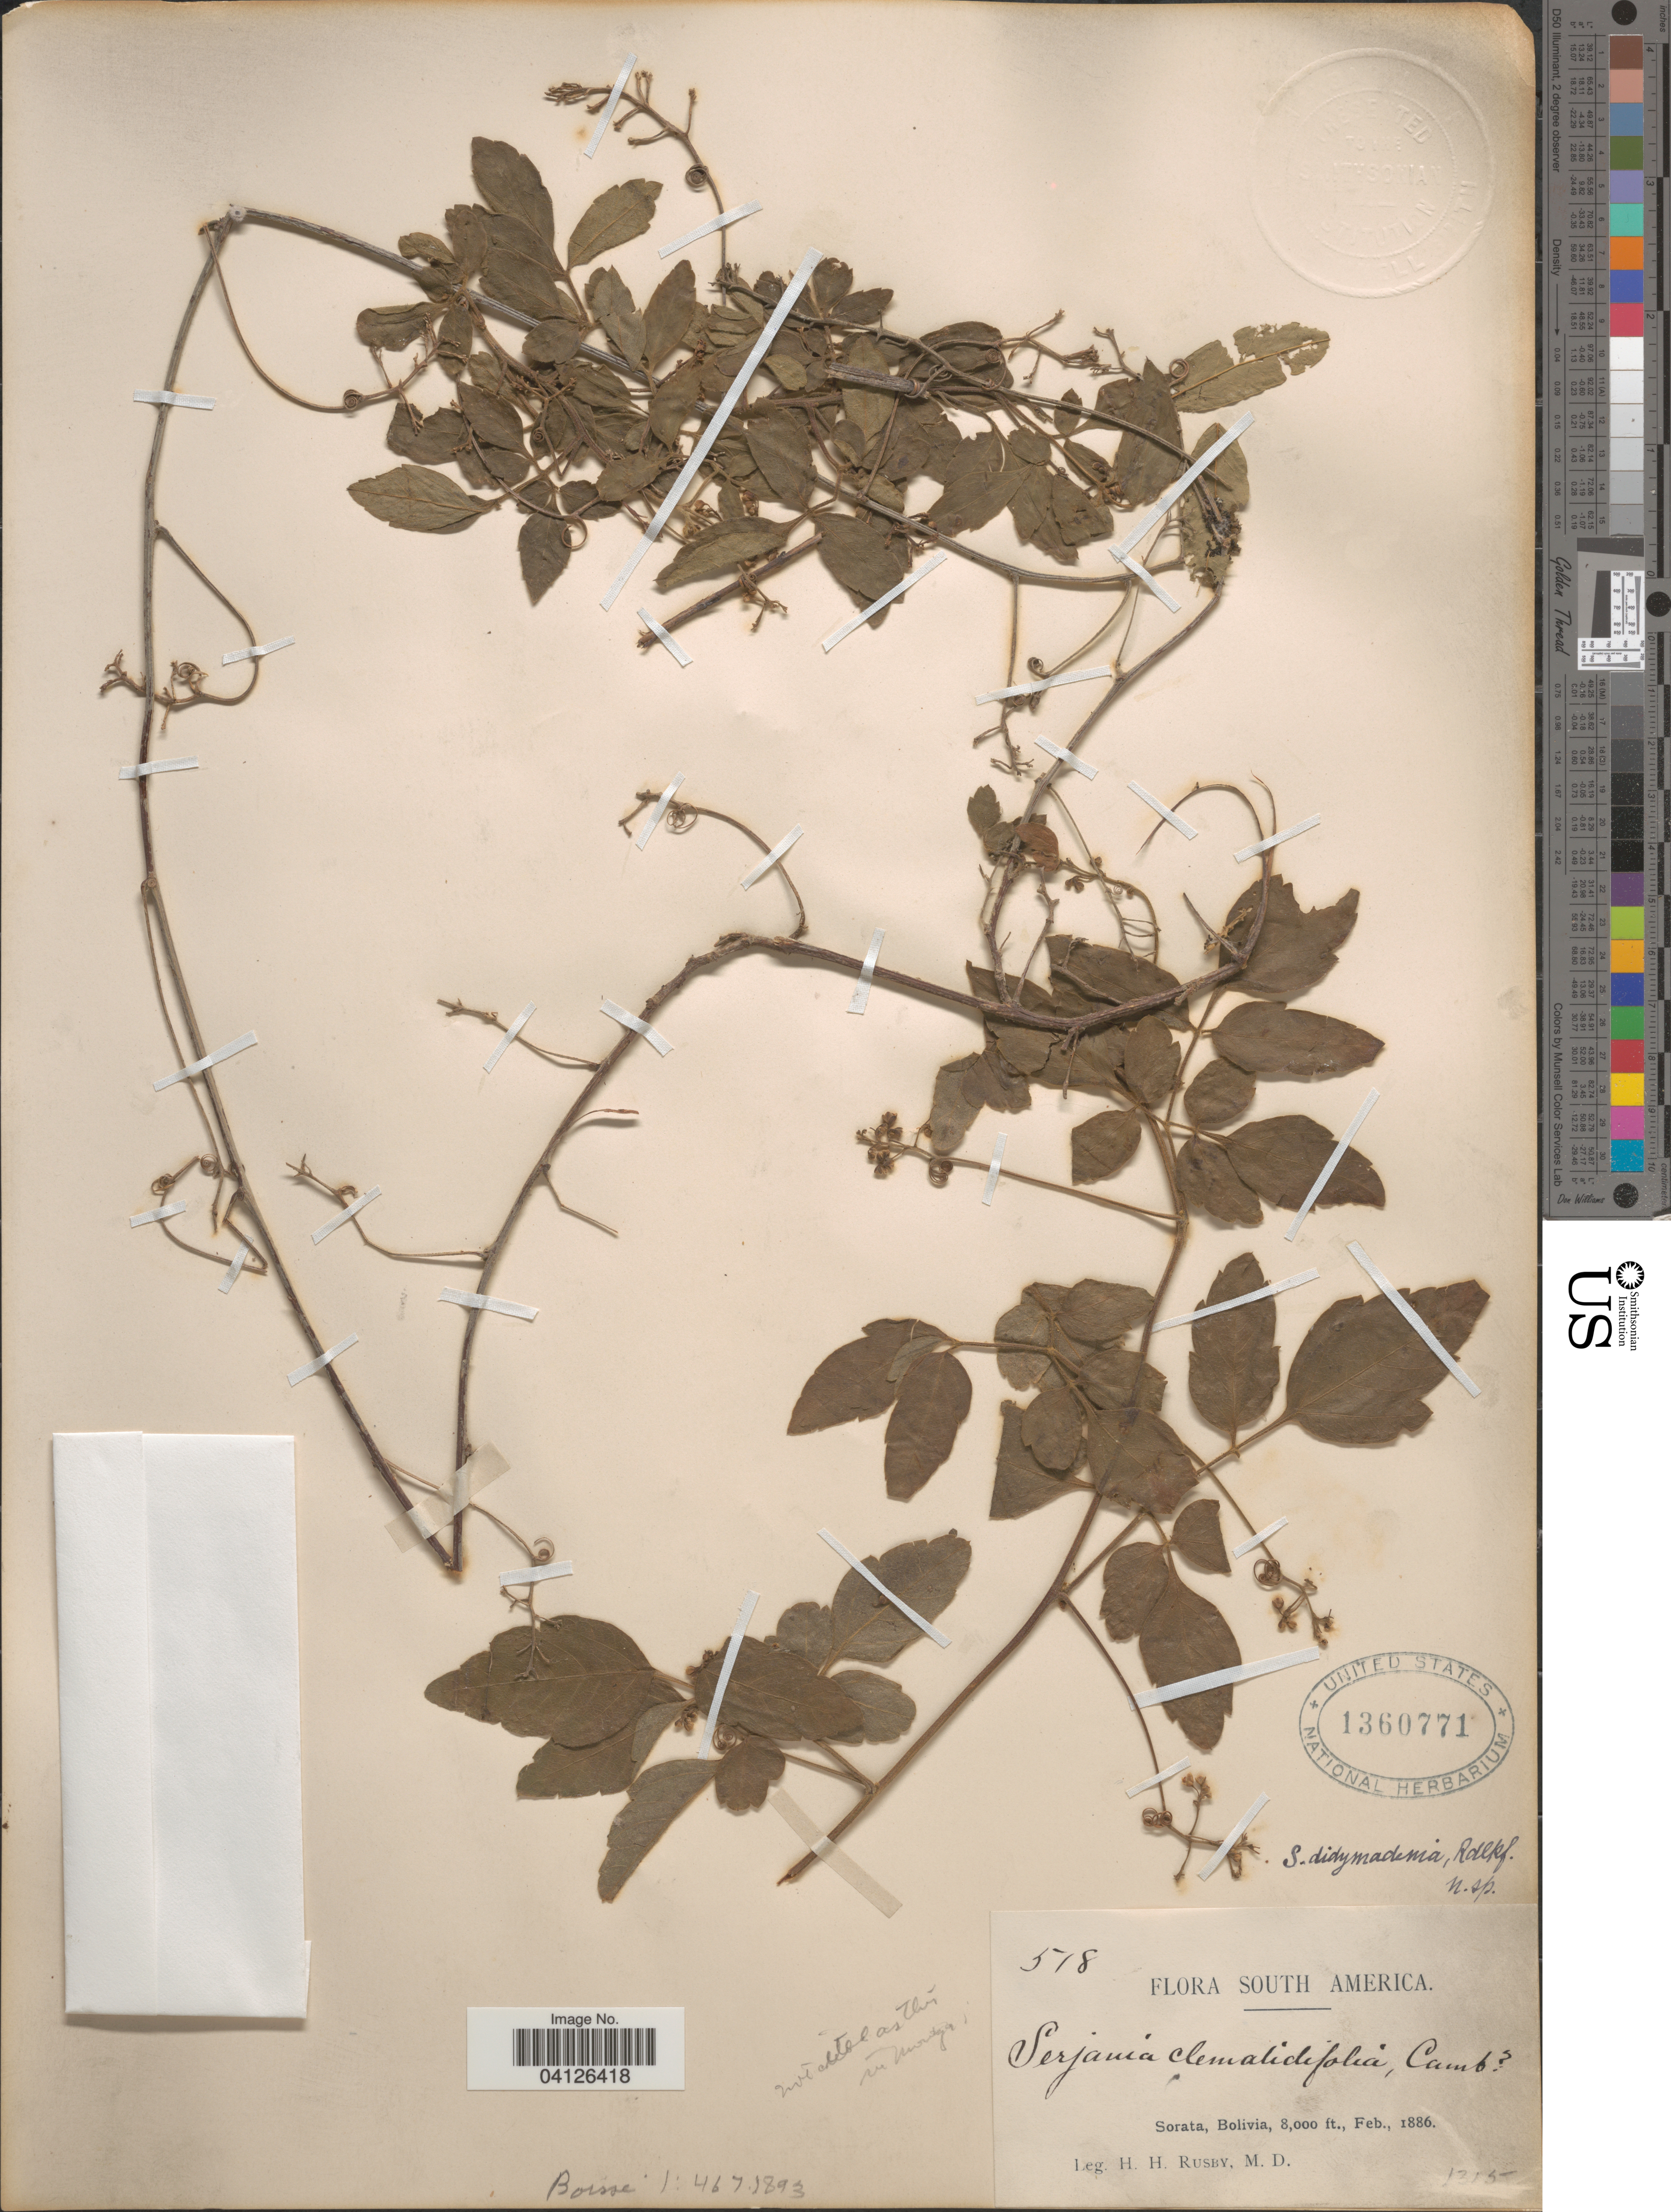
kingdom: Plantae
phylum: Tracheophyta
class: Magnoliopsida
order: Sapindales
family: Sapindaceae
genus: Serjania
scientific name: Serjania didymadenia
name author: Radlk.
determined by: Acevedo-Rodriguez, P., (US), Smithsonian Institution - National Museum of Natural History (UNITED STATES)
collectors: H. H. Rusby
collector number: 518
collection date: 1886-02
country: Bolivia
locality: Sorata.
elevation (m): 2438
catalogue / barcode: US 1360771